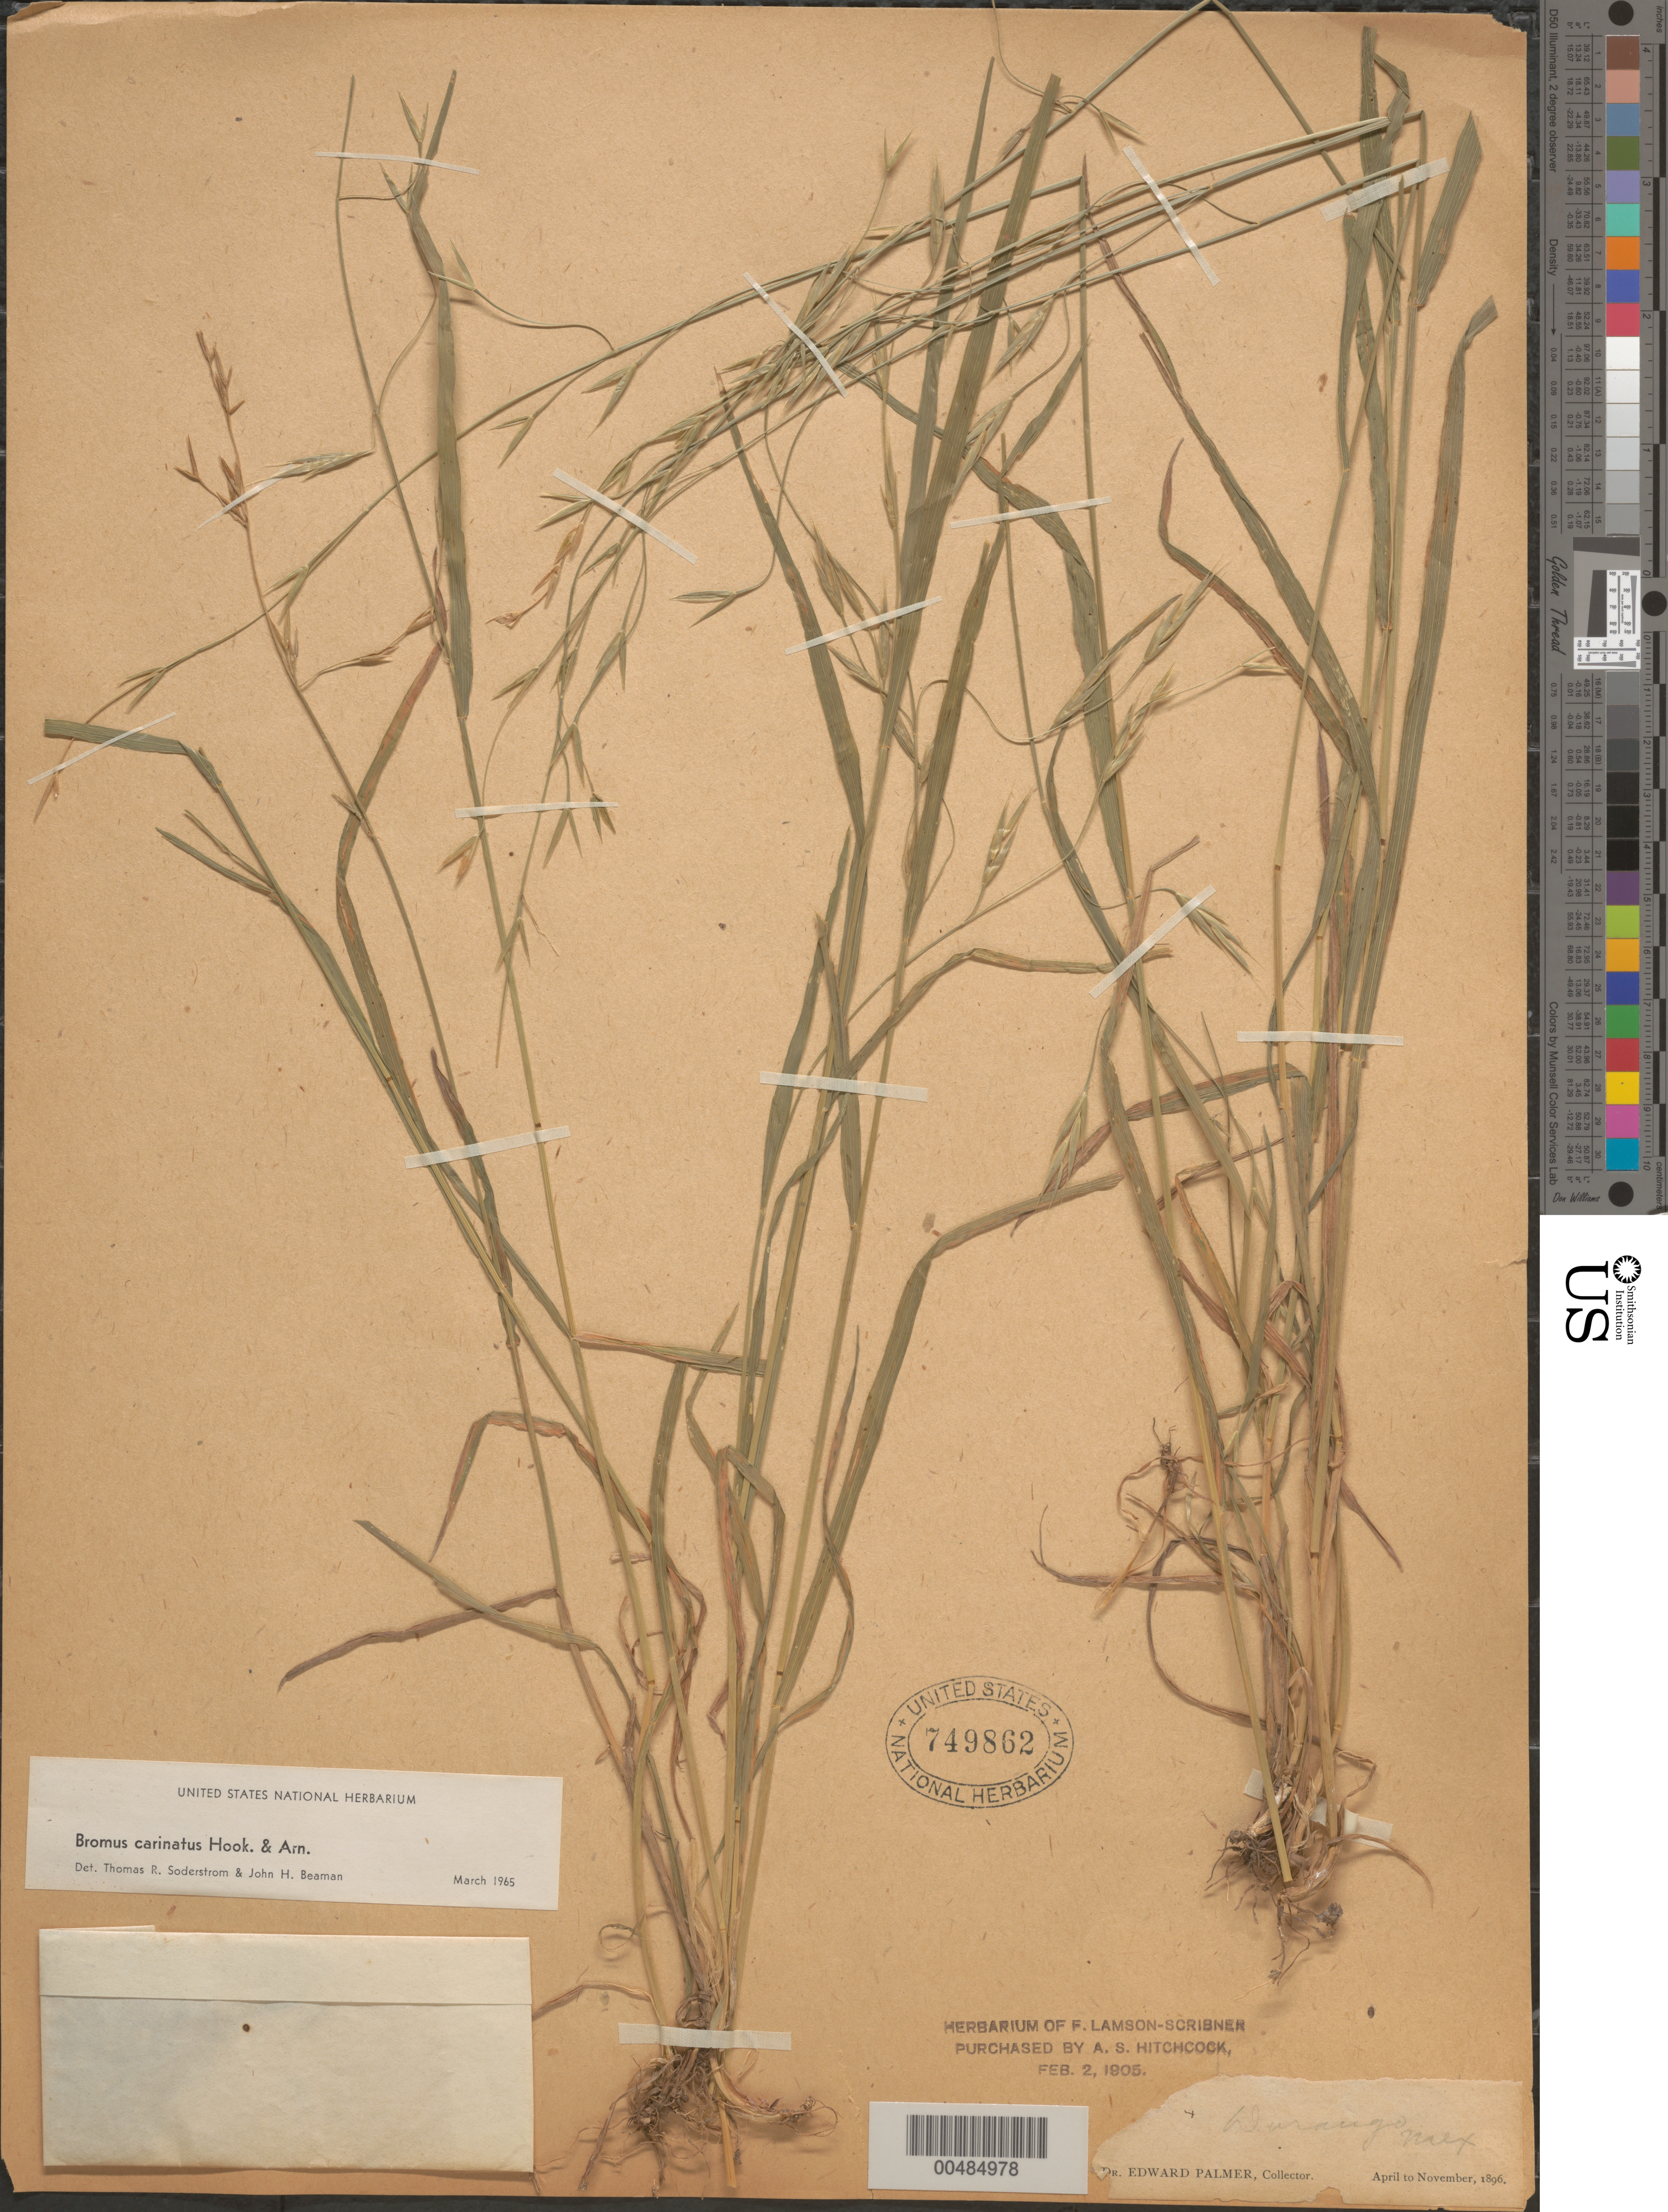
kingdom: Plantae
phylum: Tracheophyta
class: Liliopsida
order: Poales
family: Poaceae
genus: Bromus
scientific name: Bromus carinatus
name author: Hook. & Arn.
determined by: Soderstrom, T. R.; Beaman, J. H.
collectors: E. Palmer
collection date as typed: Apr 1896 to Nov 1896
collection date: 1896-04/1896-11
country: Mexico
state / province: Durango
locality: San Ramon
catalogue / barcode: US 749862